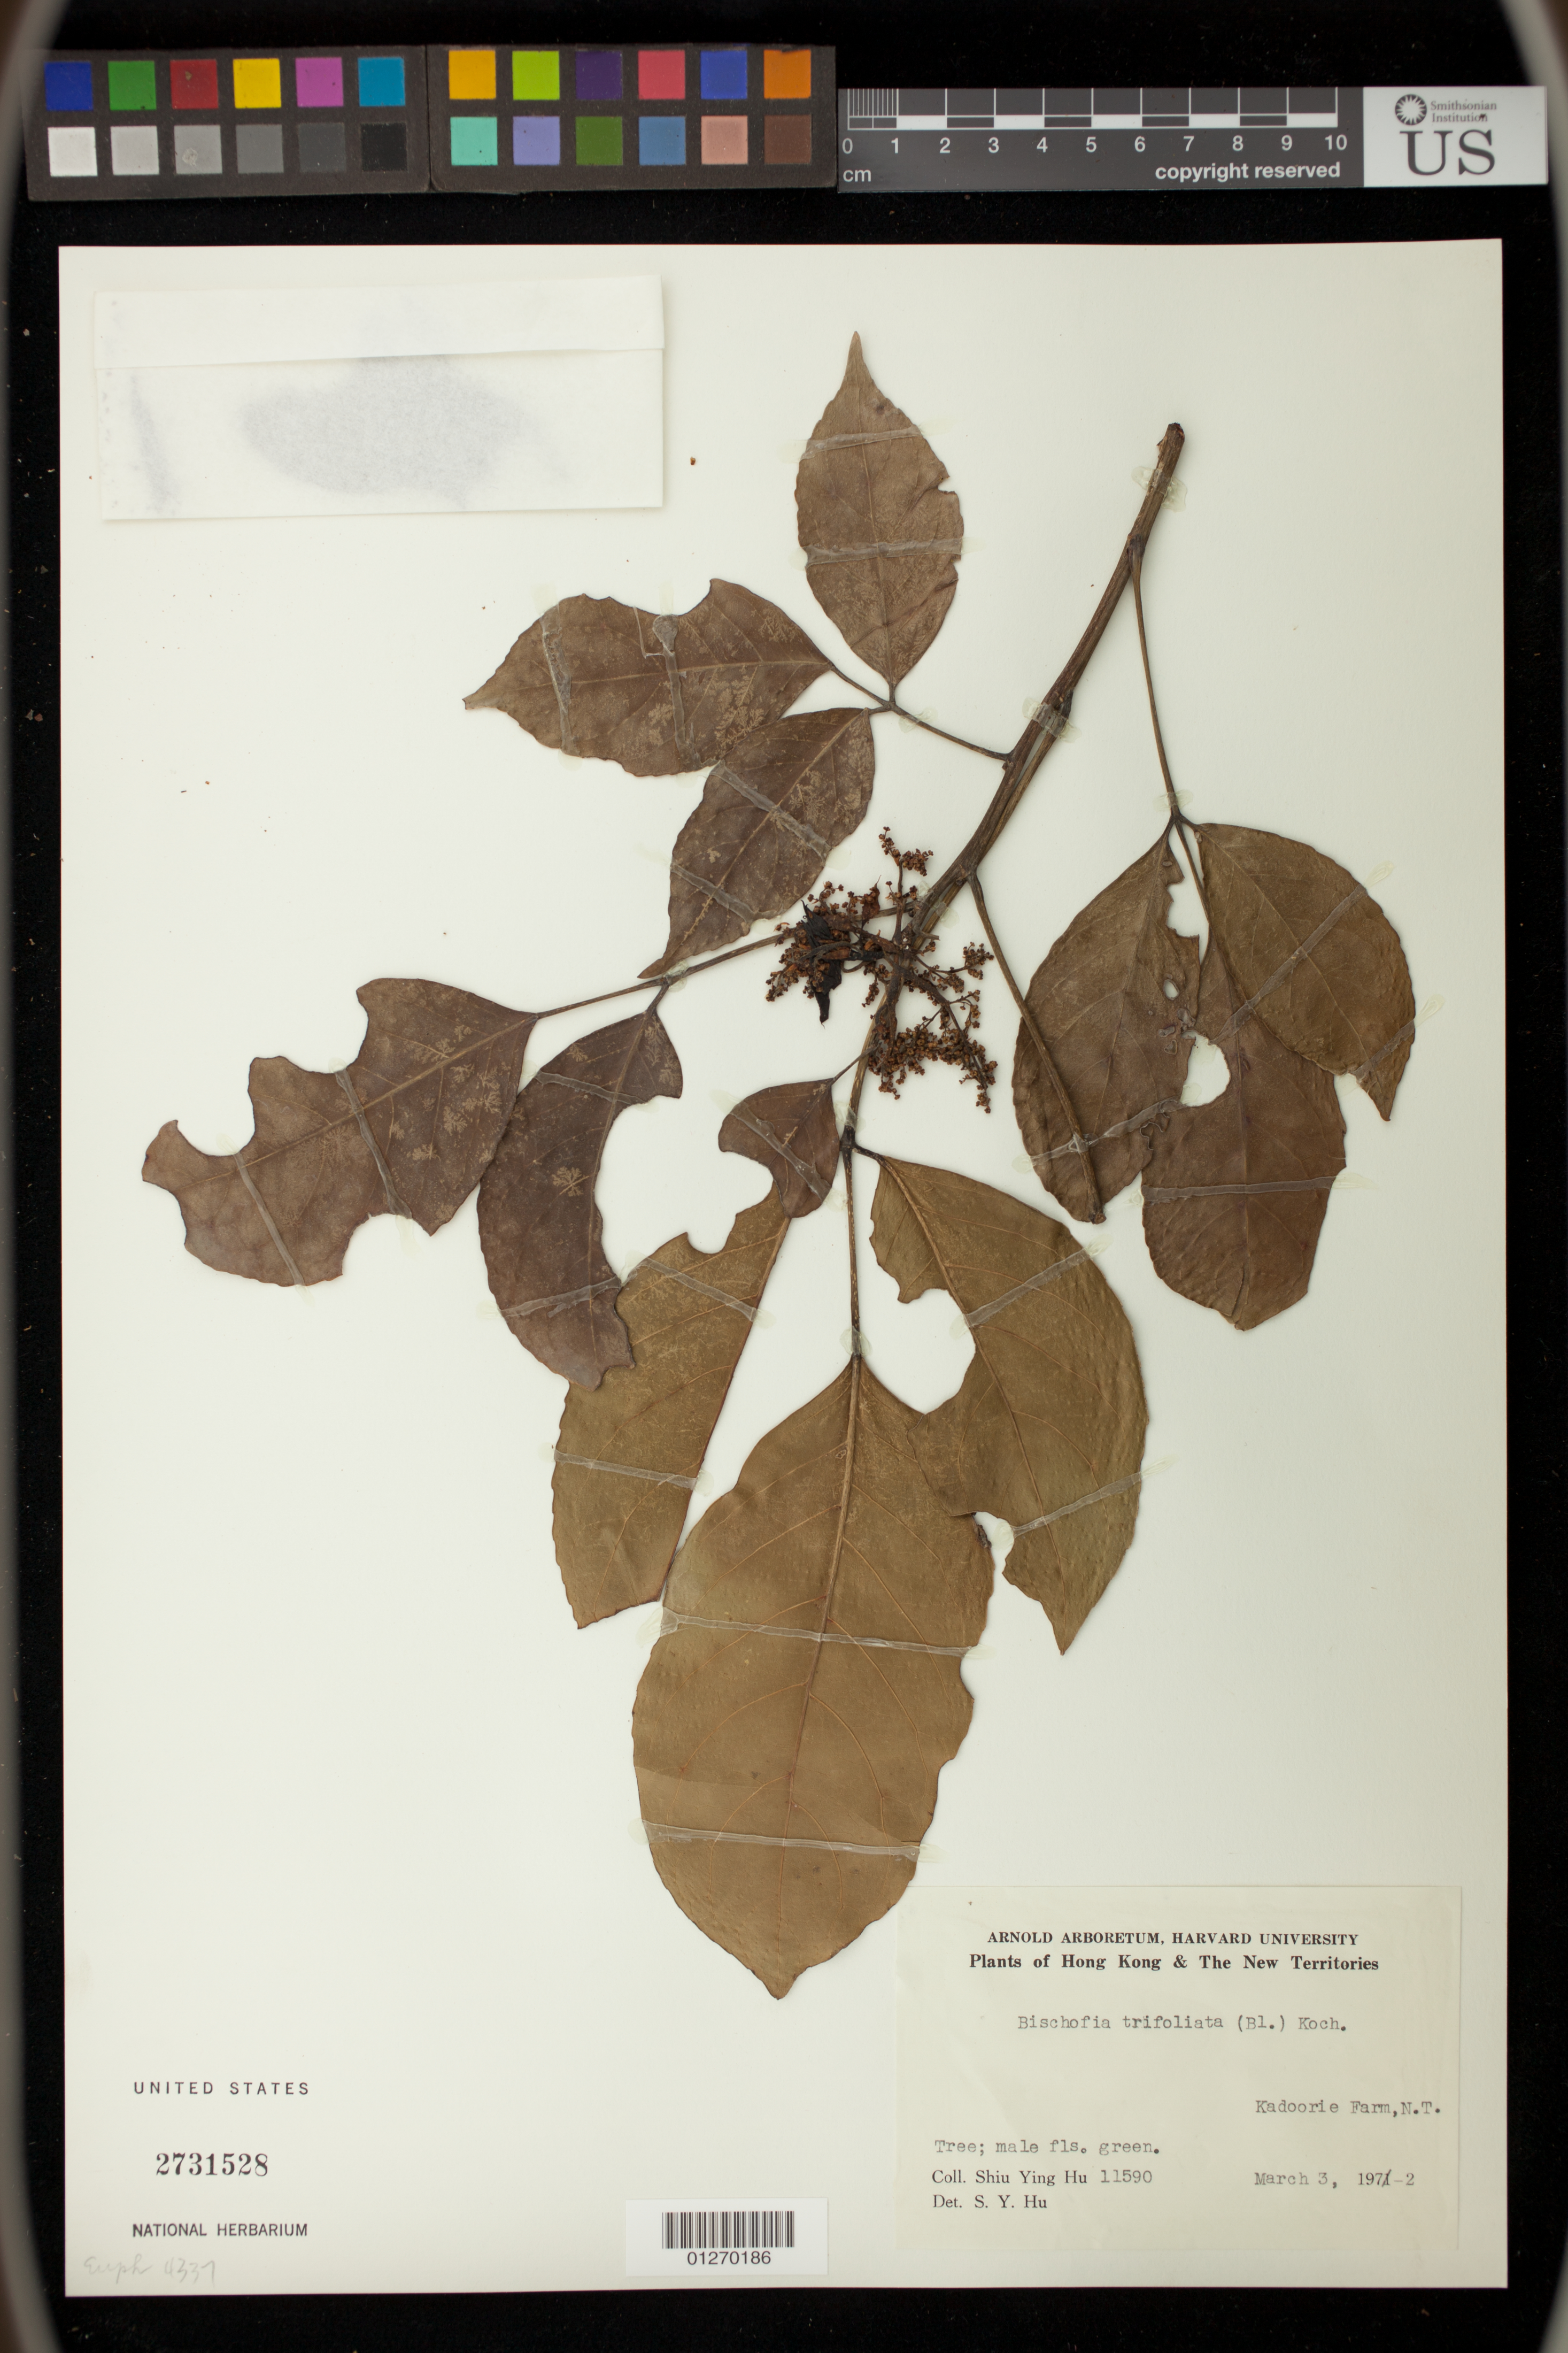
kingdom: Plantae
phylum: Tracheophyta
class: Magnoliopsida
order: Malpighiales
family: Phyllanthaceae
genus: Bischofia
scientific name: Bischofia trifoliata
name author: (Roxb.) Hook.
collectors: Y. Shiu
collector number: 11590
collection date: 1972-03-03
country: China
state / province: Hong Kong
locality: Tai Po. Kadoorie Farm, N.T.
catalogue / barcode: US 2731528